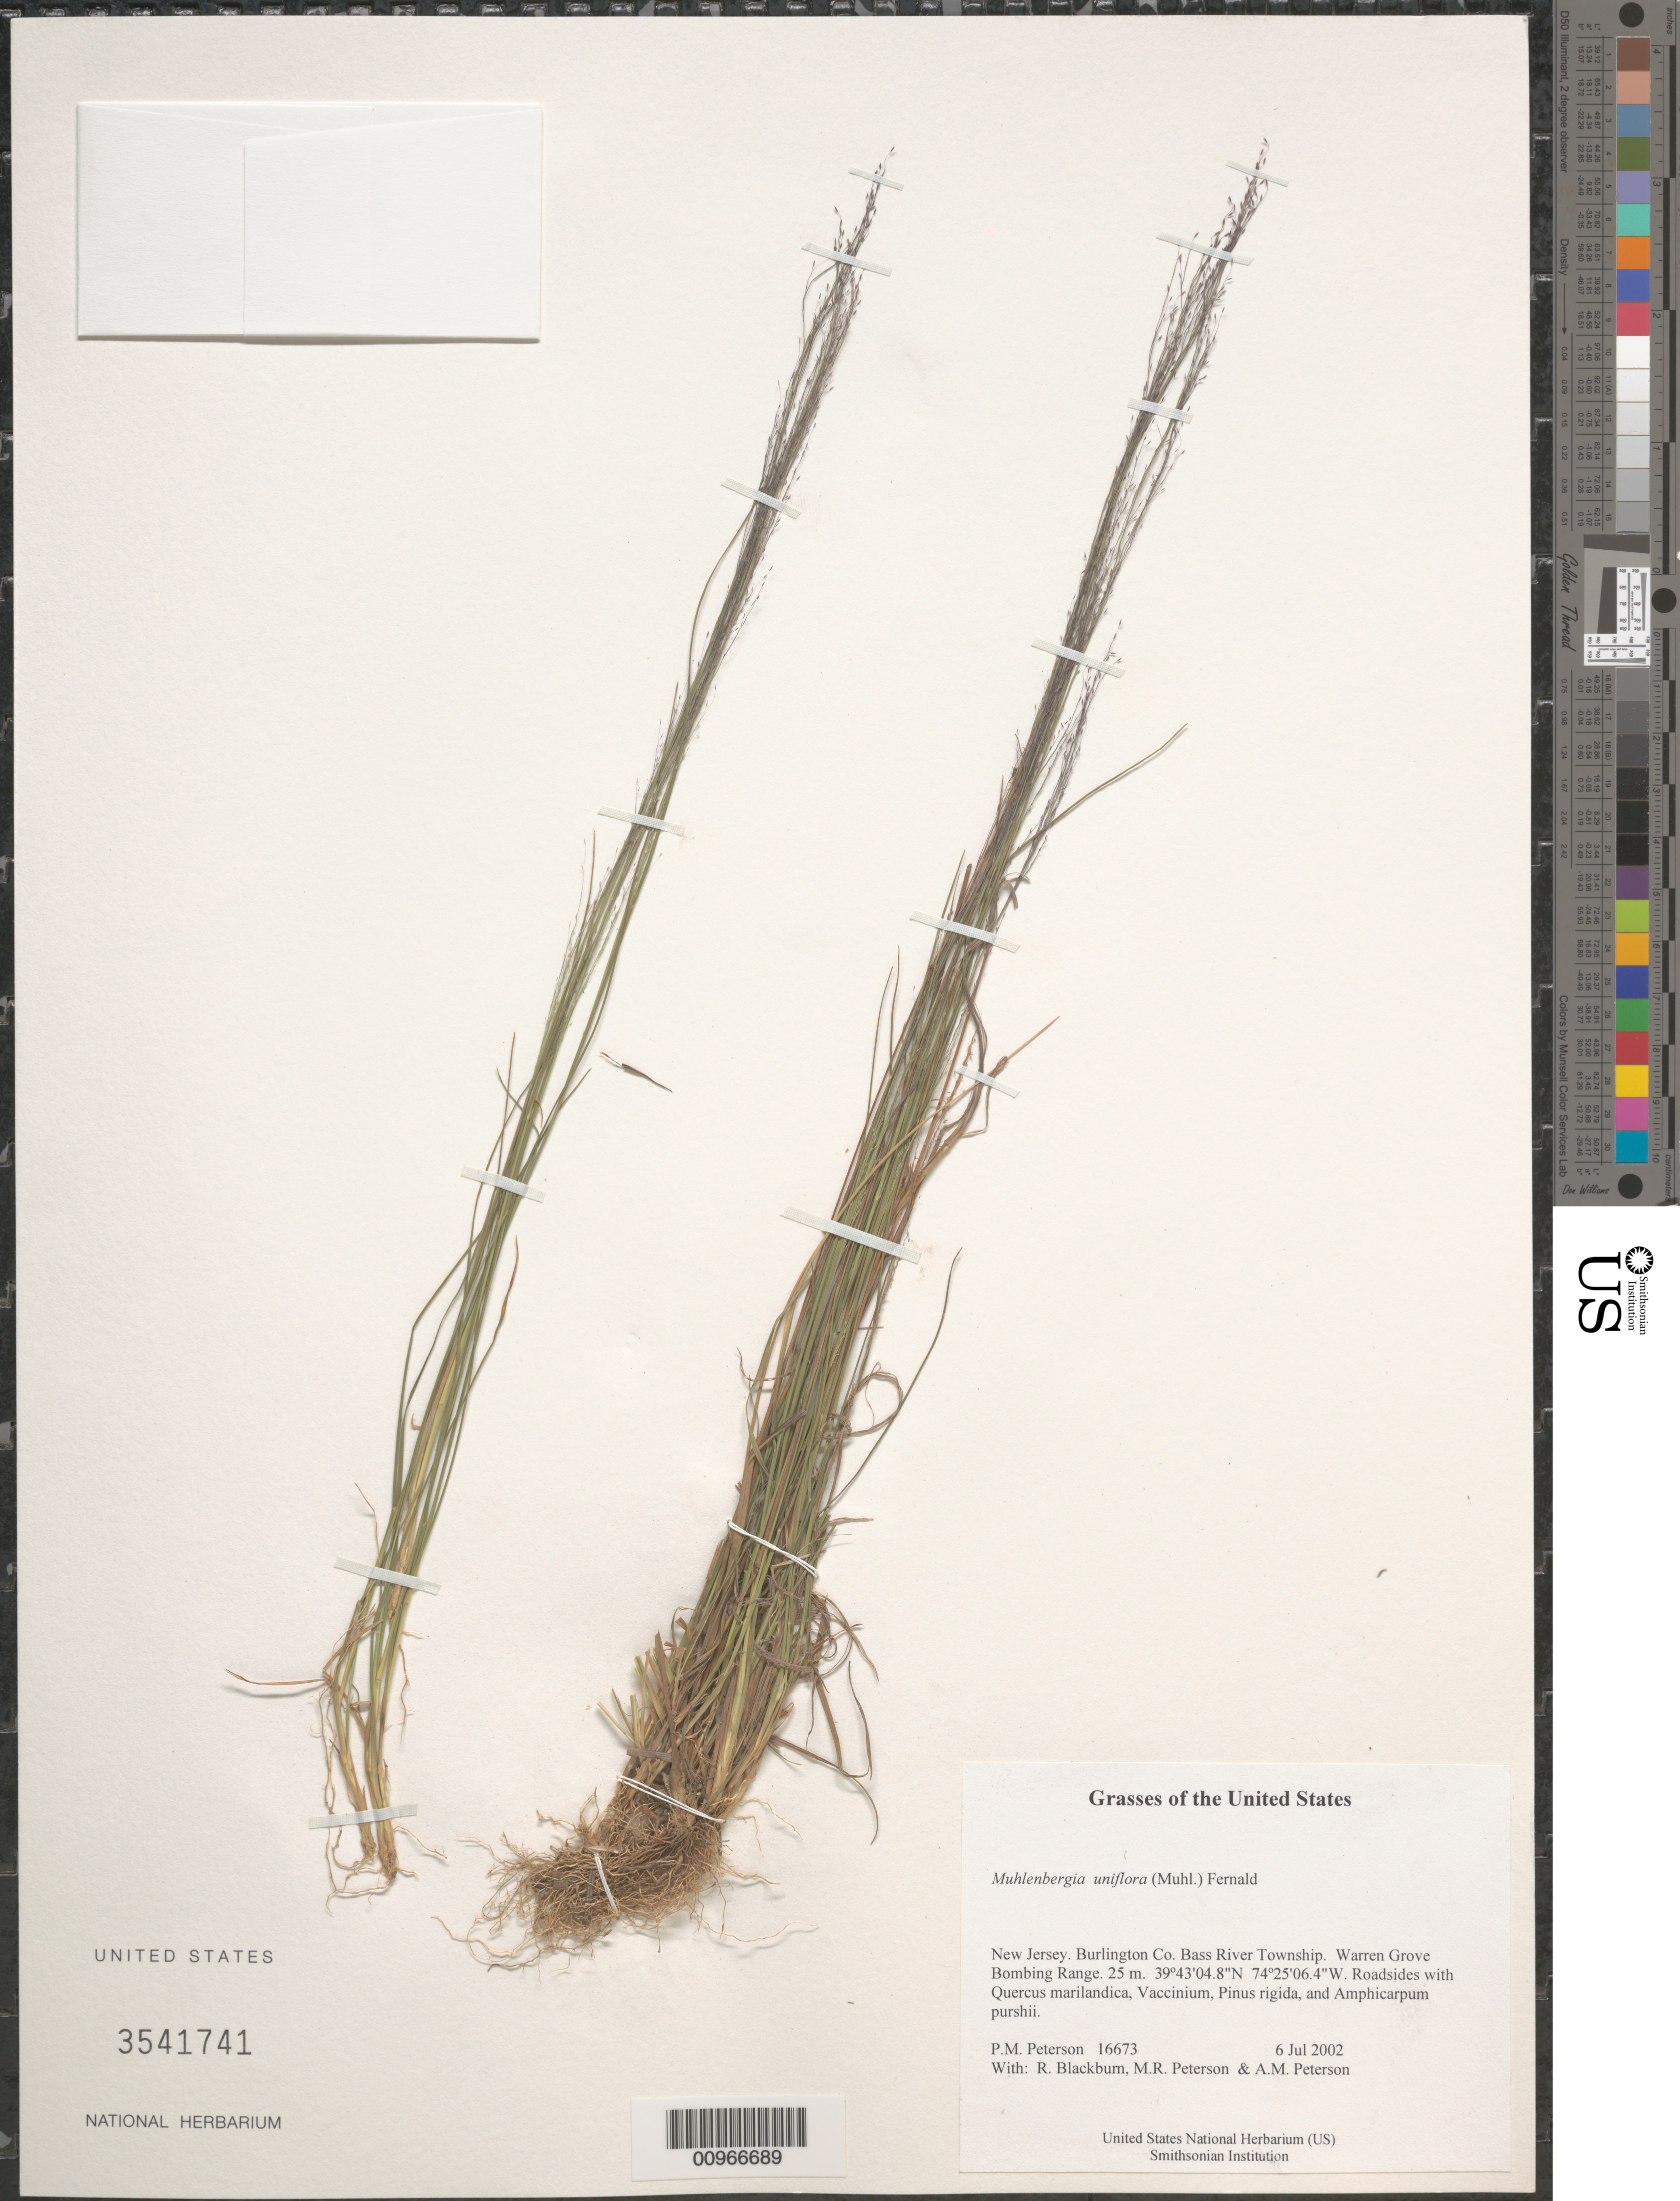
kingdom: Plantae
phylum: Tracheophyta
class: Liliopsida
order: Poales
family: Poaceae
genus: Muhlenbergia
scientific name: Muhlenbergia uniflora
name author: (Muhl.) Fernald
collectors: P. M. Peterson, R. Blackburn, M. Peterson & A. M. Peterson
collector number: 16673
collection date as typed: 06 Jul 2002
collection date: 2002-07-06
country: United States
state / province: New Jersey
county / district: Burlington Co.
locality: Bass River Township. Warren Grove Bombing Range.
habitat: Roadsides with Quercus marilandica, Vaccinium, Pinus rigida, and Amphicarpum purshii.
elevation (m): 25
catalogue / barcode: US 3541741